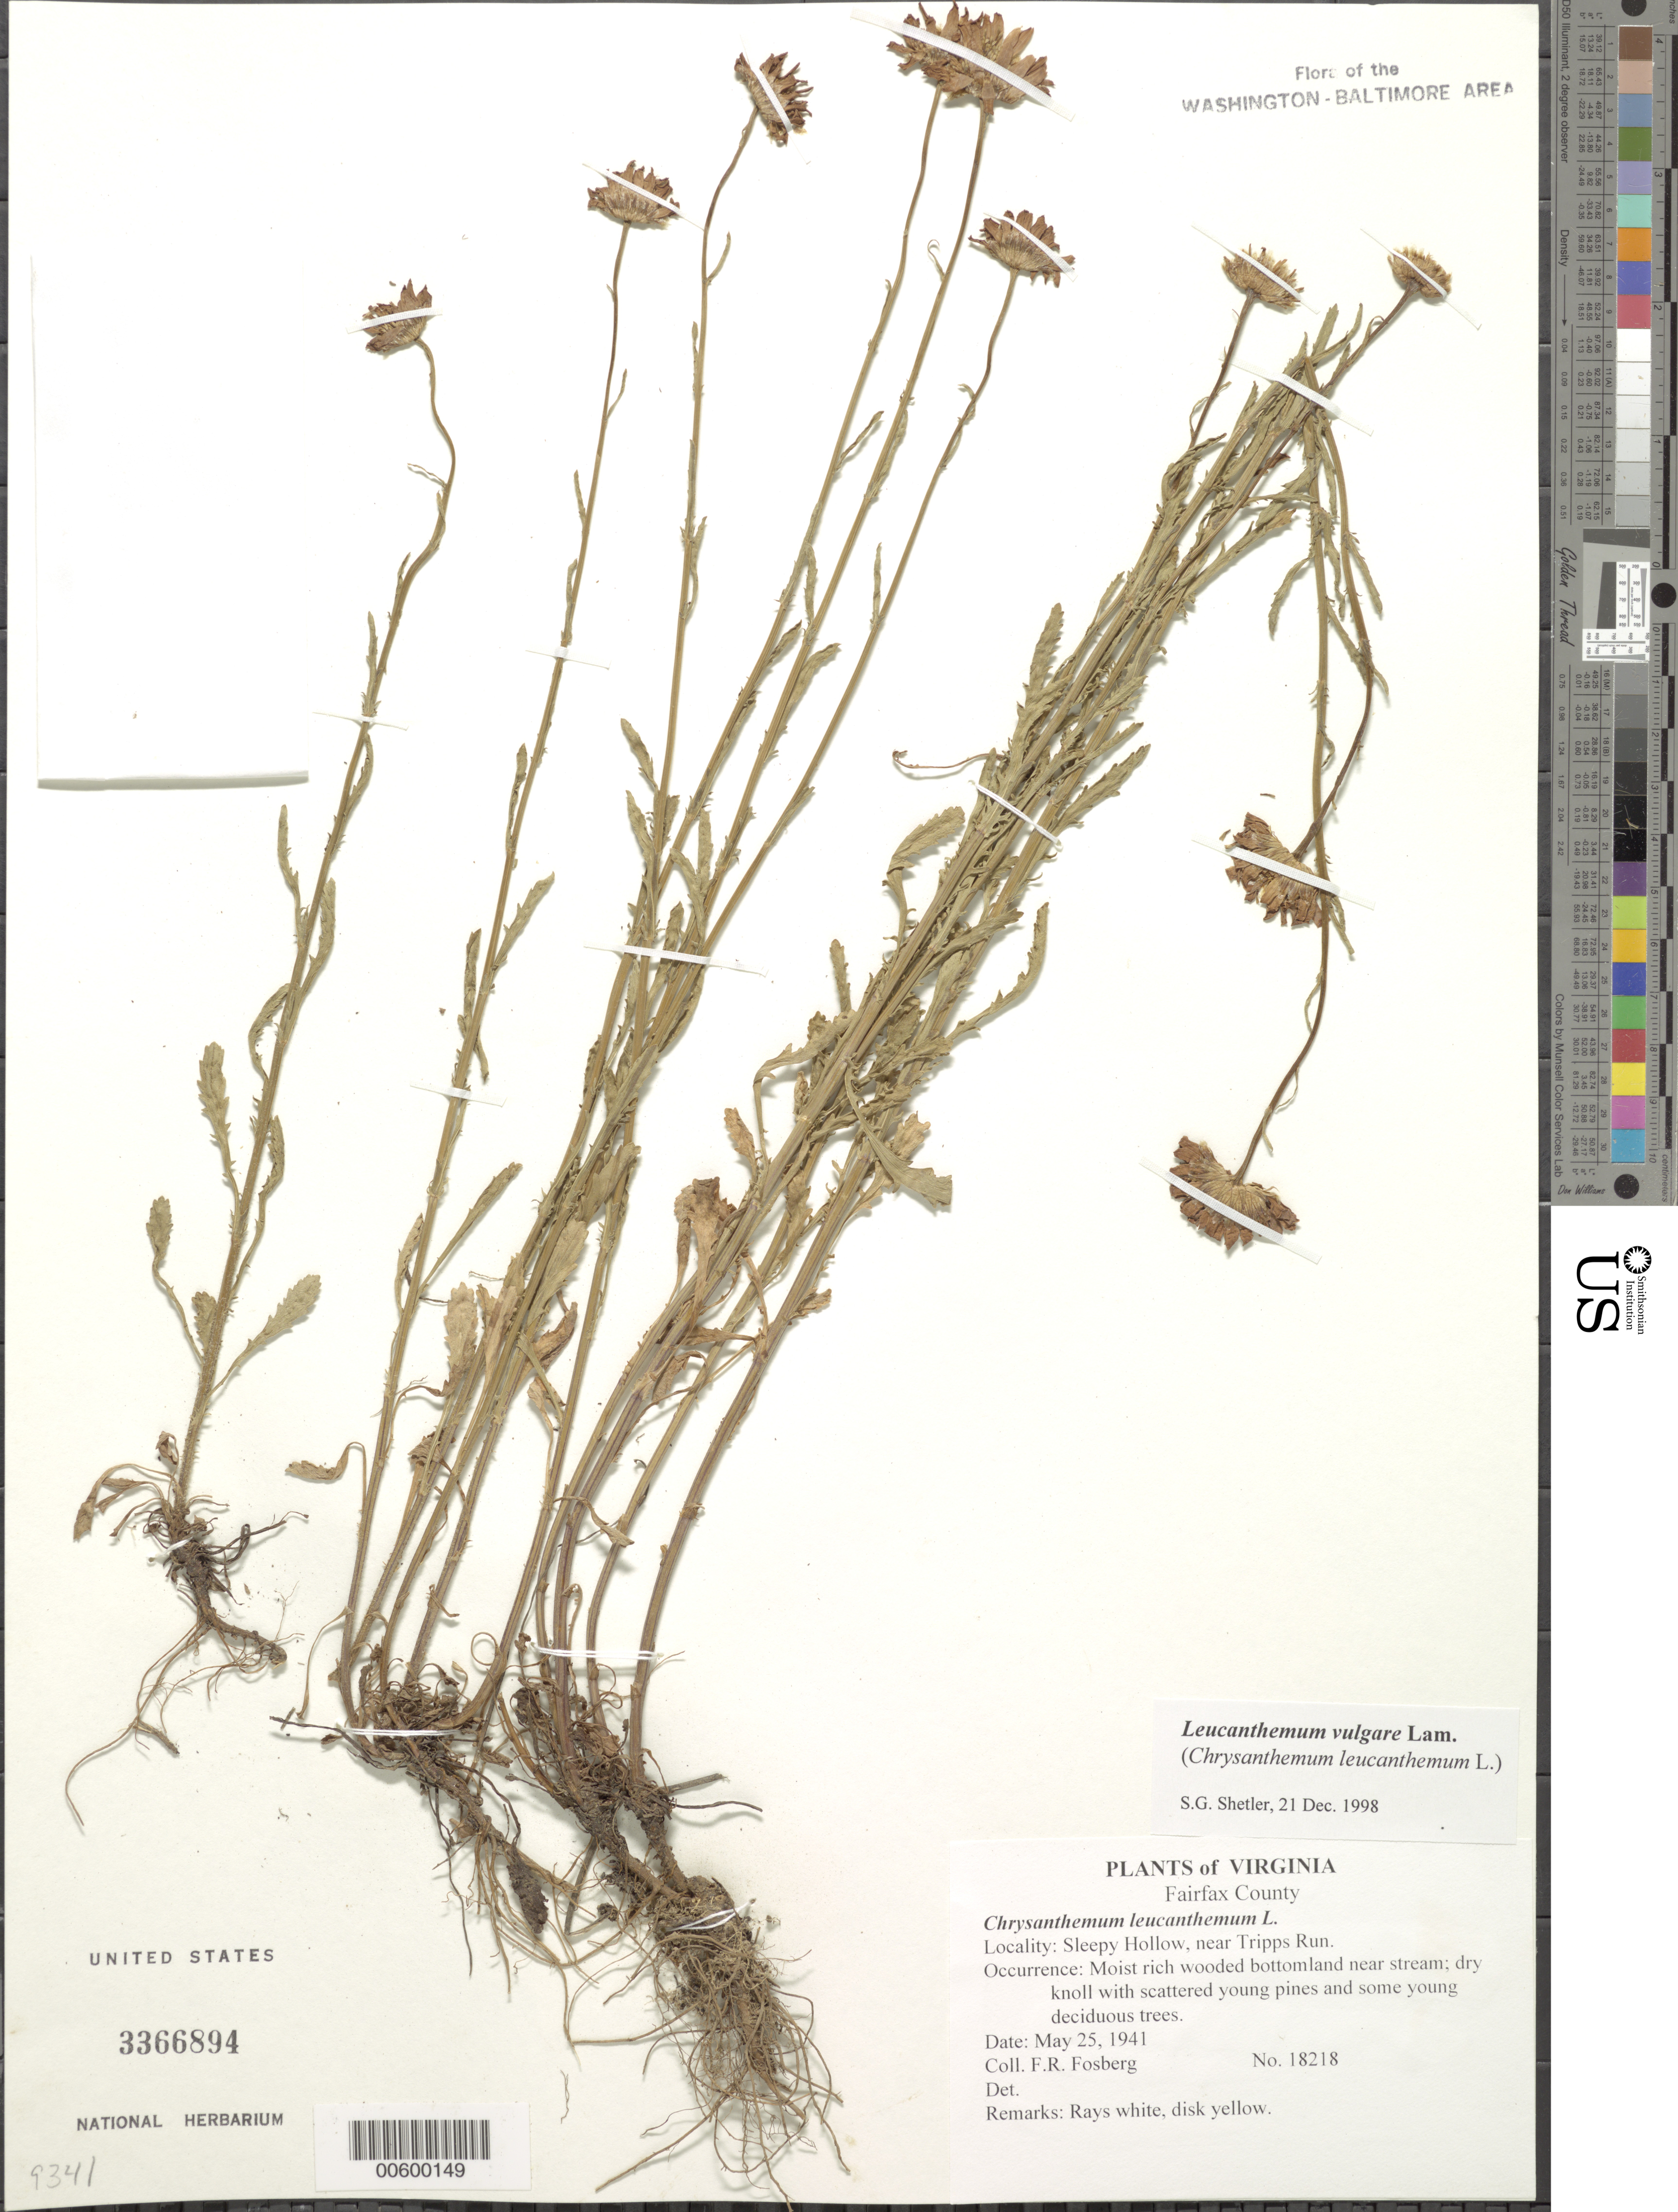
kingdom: Plantae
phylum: Tracheophyta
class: Magnoliopsida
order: Asterales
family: Asteraceae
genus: Leucanthemum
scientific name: Leucanthemum vulgare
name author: Lam.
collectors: F. R. Fosberg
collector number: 18218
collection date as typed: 25 May 1941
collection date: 1941-05-25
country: United States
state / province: Virginia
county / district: Fairfax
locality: Sleepy Hollow, near Tripps Run.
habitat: Moist rich wooded bottomland near stream; dry knoll with scattered young pines and some young deciduous trees.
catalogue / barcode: US 3366894